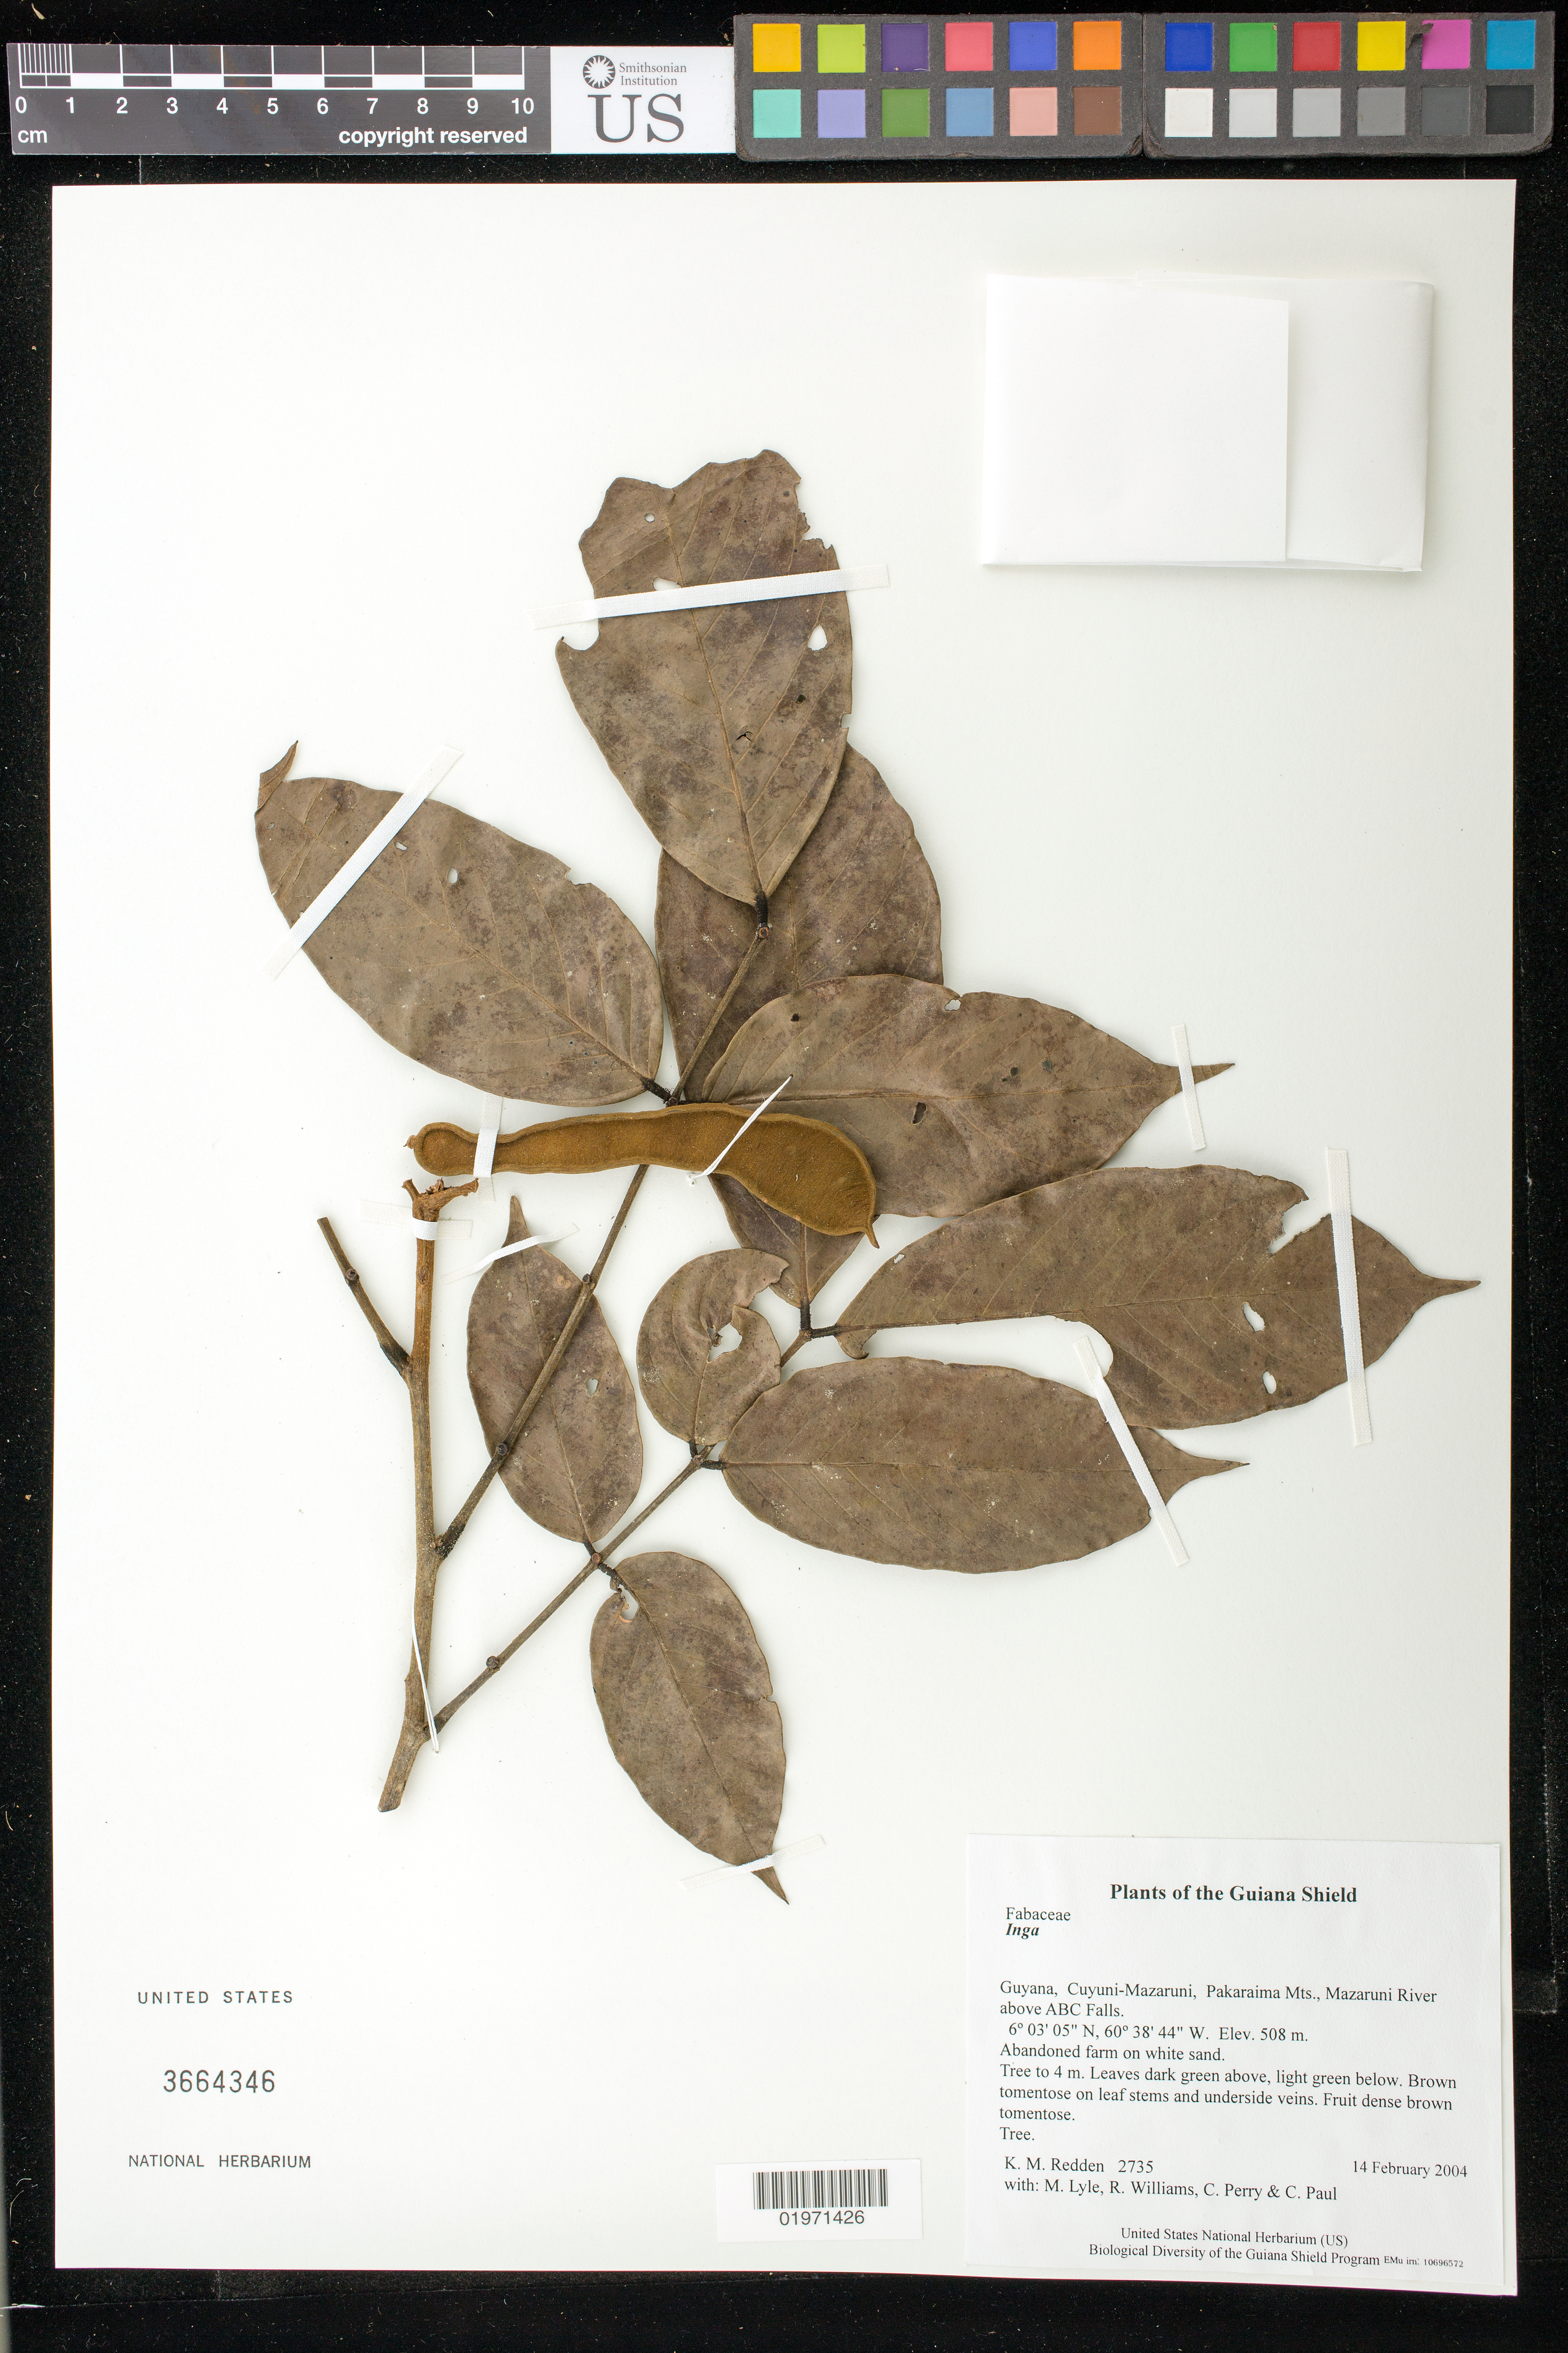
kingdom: Plantae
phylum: Tracheophyta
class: Magnoliopsida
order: Fabales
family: Fabaceae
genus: Inga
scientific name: Inga sp.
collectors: K. M. Redden, M. Lyle, R. Williams, C. Perry & C. Paul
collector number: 2735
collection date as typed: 14 February 2004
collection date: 2004-02-14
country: Guyana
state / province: Cuyuni-Mazaruni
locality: Pakaraima Mts., Mazaruni River above ABC Falls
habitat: Abandoned farm on white sand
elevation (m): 508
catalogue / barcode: US 3664346